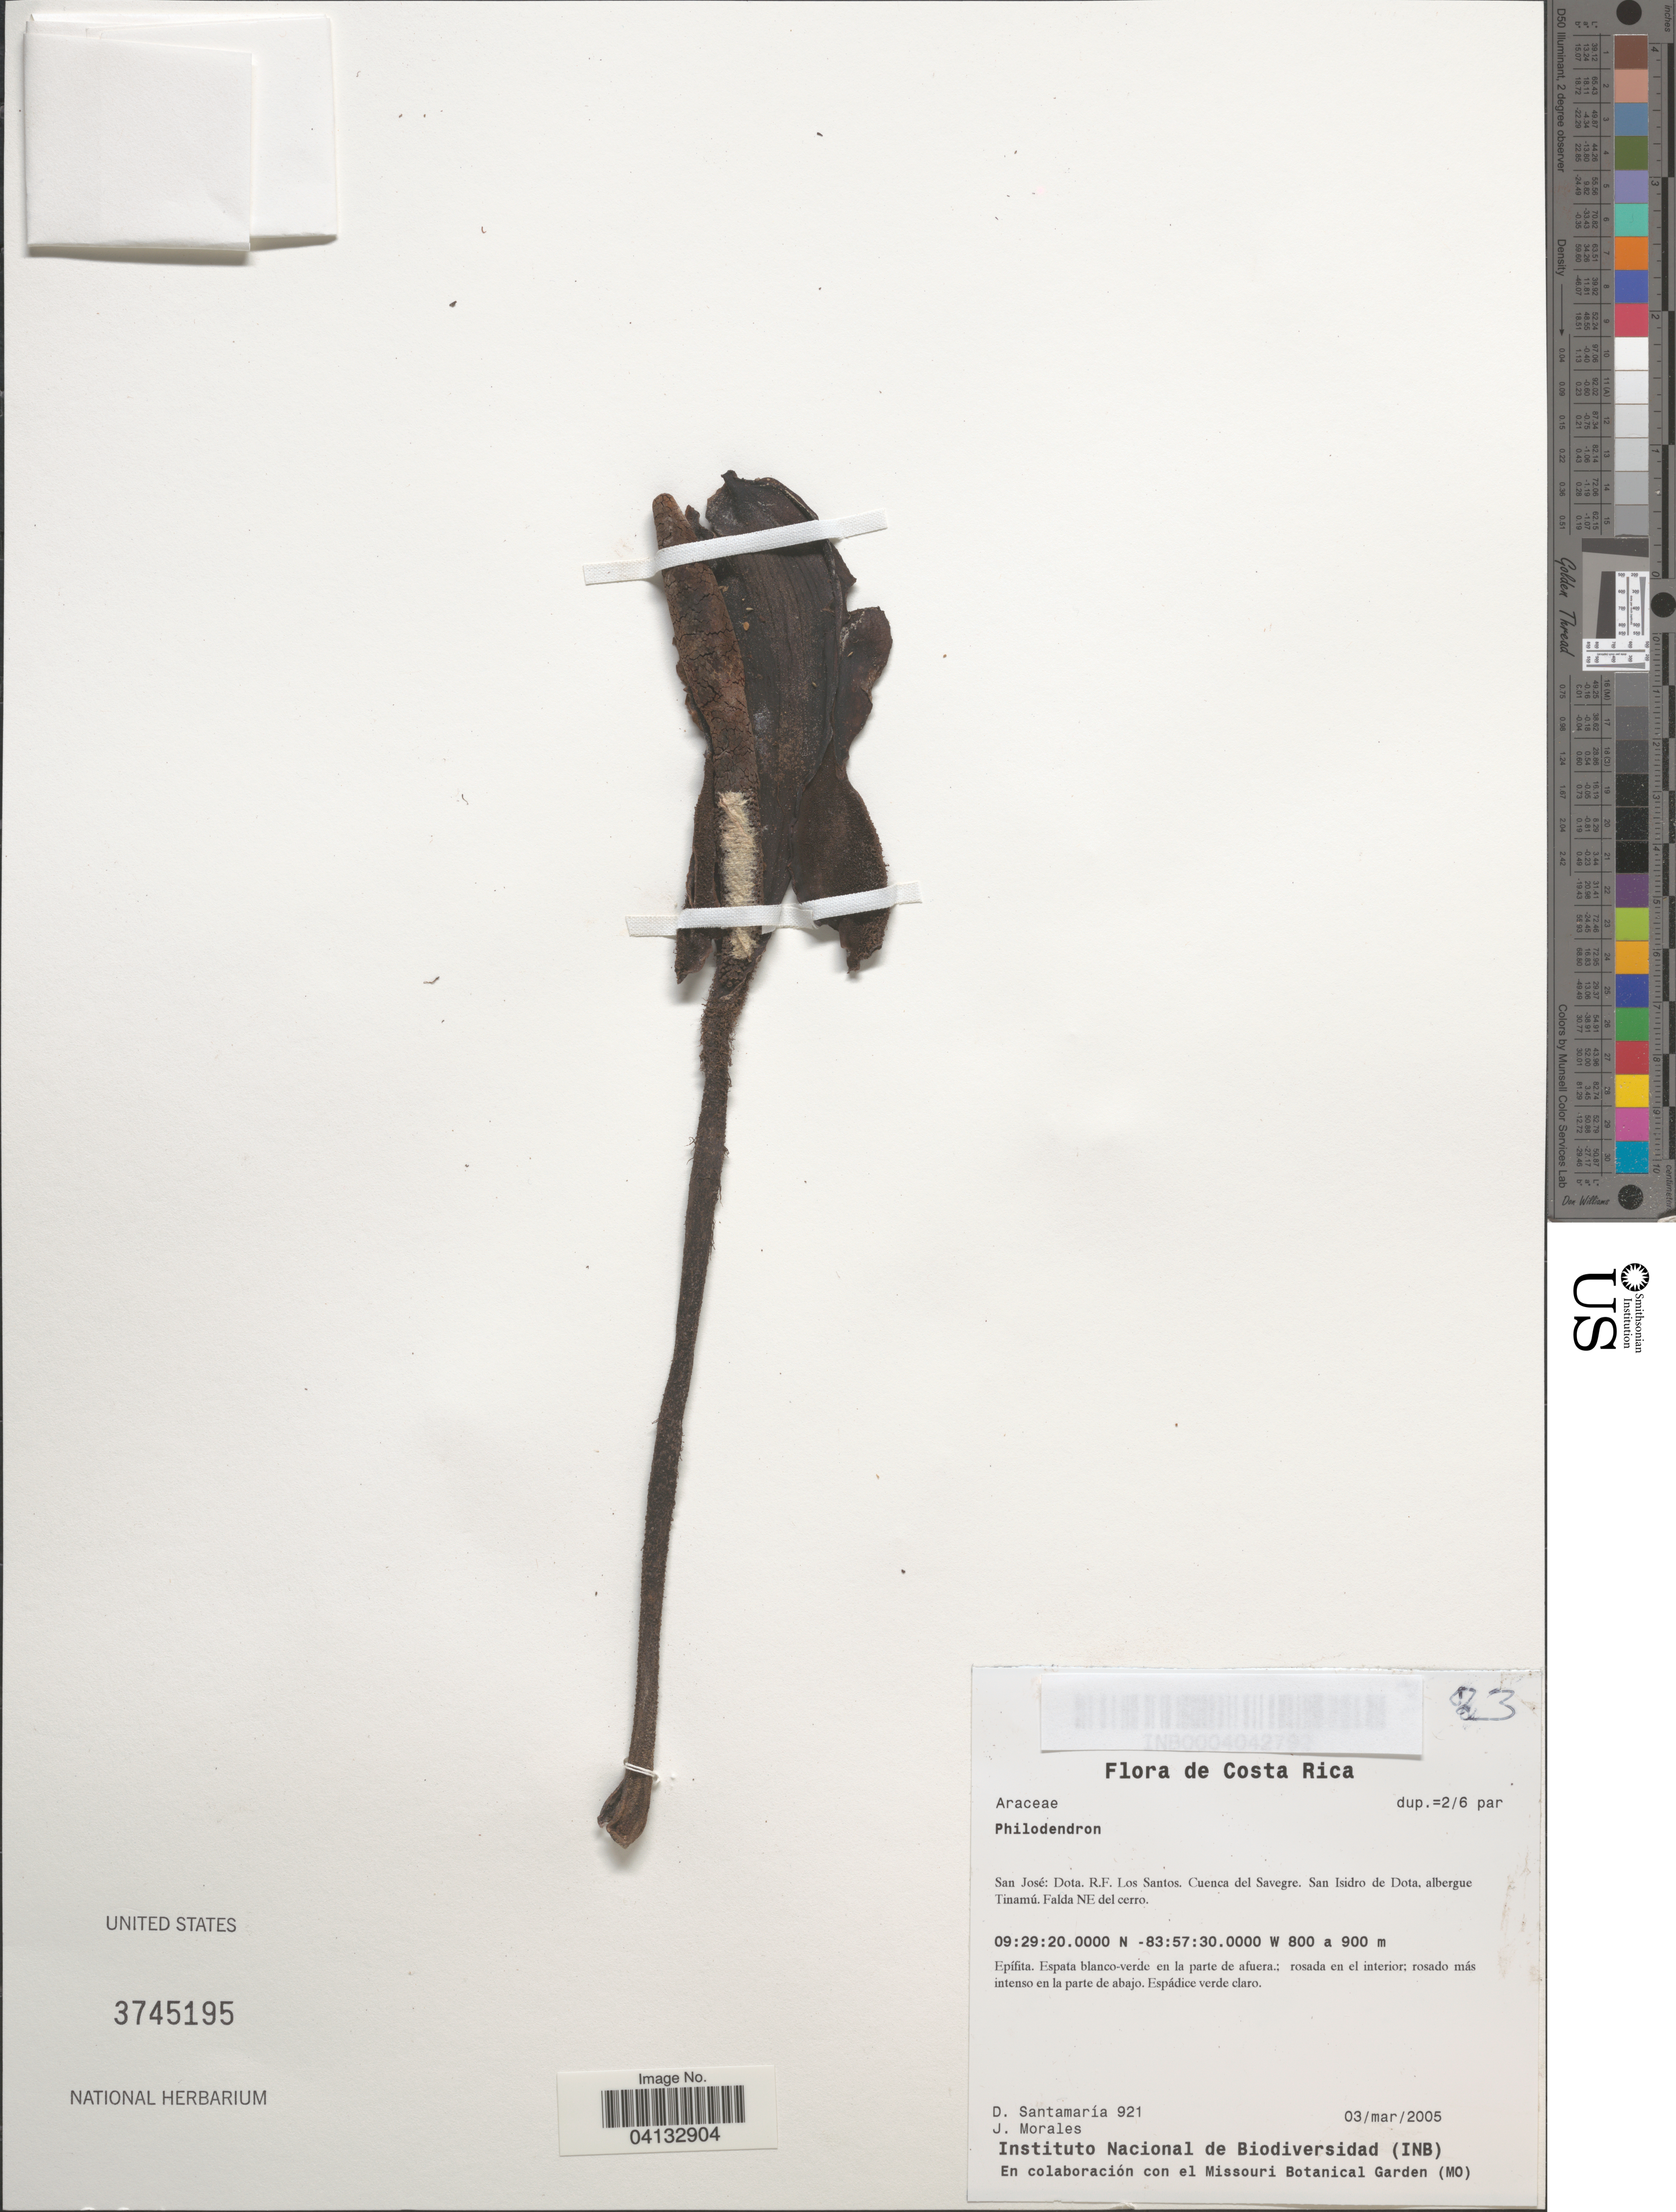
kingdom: Plantae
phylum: Tracheophyta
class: Liliopsida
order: Alismatales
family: Araceae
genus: Philodendron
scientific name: Philodendron sp.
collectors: D. Santamaria & J. Morales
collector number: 921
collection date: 2005-03-03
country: Costa Rica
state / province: San José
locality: Dota. R.F. Los Santos. Cuenca del Savegre. San Isidro de Dota, albergue Tinamú. Falda NE del cerro.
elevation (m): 800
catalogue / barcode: US 3745195